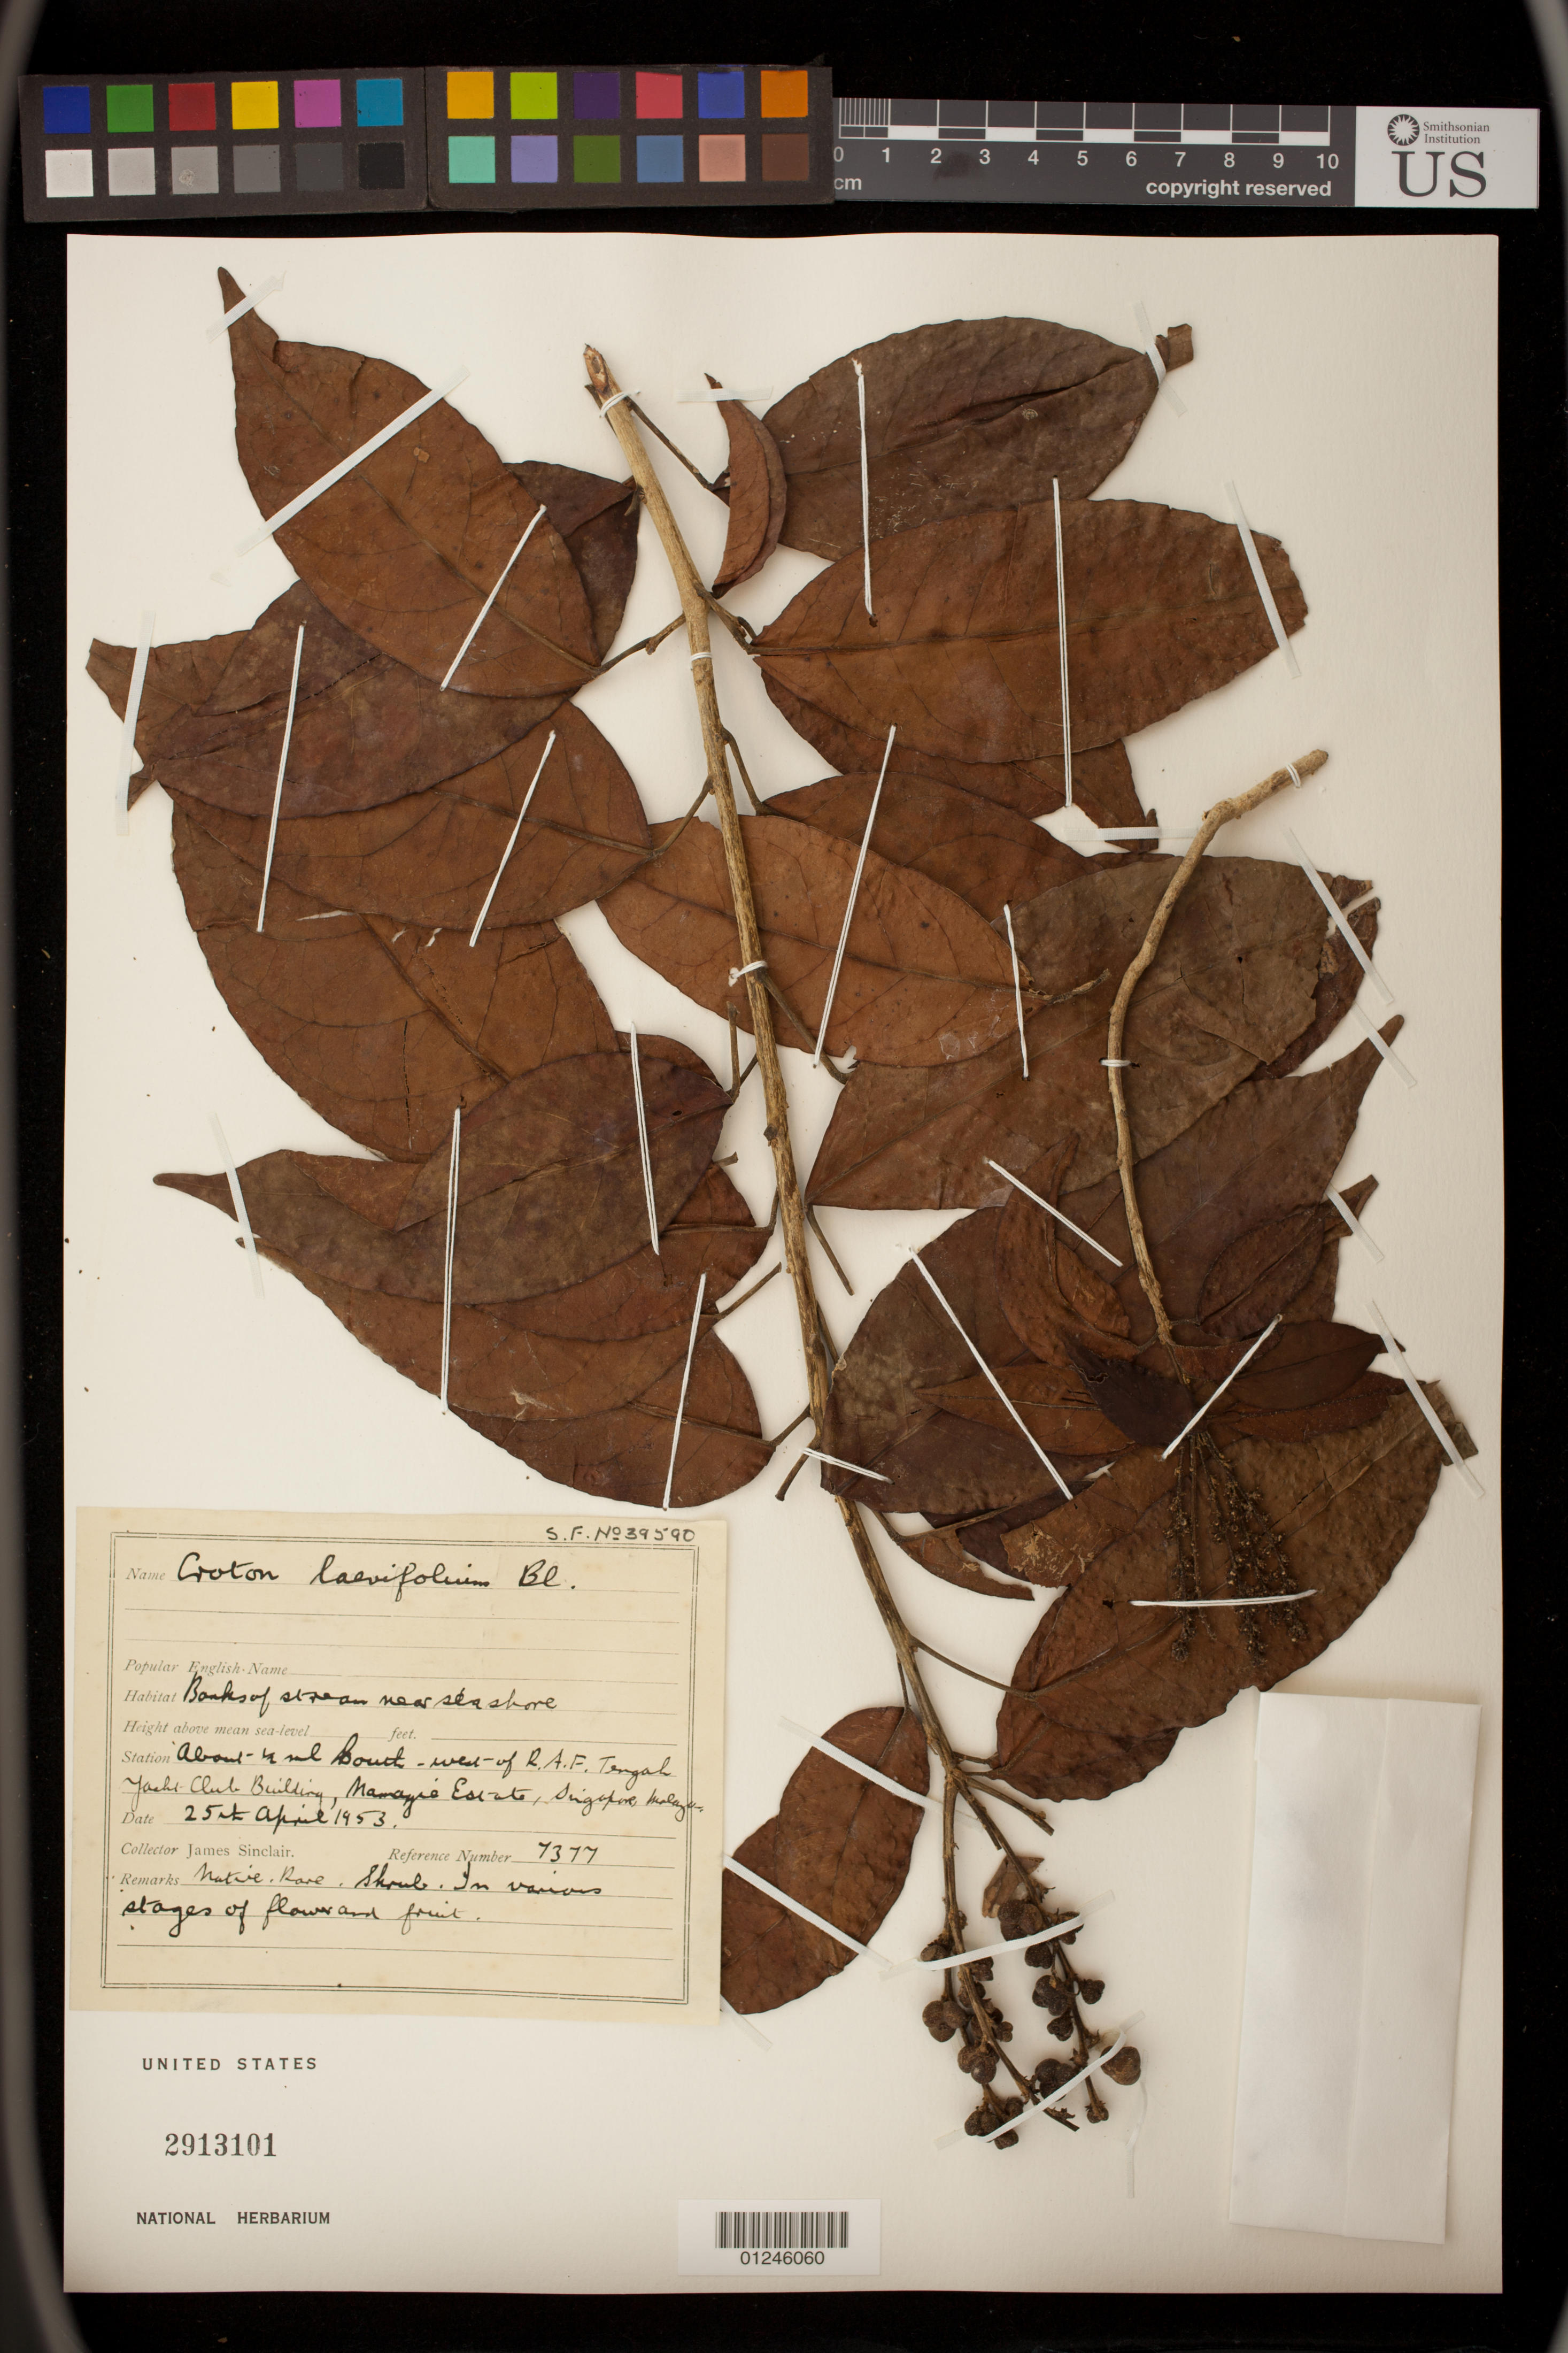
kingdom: Plantae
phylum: Tracheophyta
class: Magnoliopsida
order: Malpighiales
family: Euphorbiaceae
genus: Croton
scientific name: Croton laevifolius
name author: Blume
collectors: J. Sinclair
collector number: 7377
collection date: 1953-04-25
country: Malaysia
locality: Banks of stream near seashore.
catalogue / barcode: US 2913101